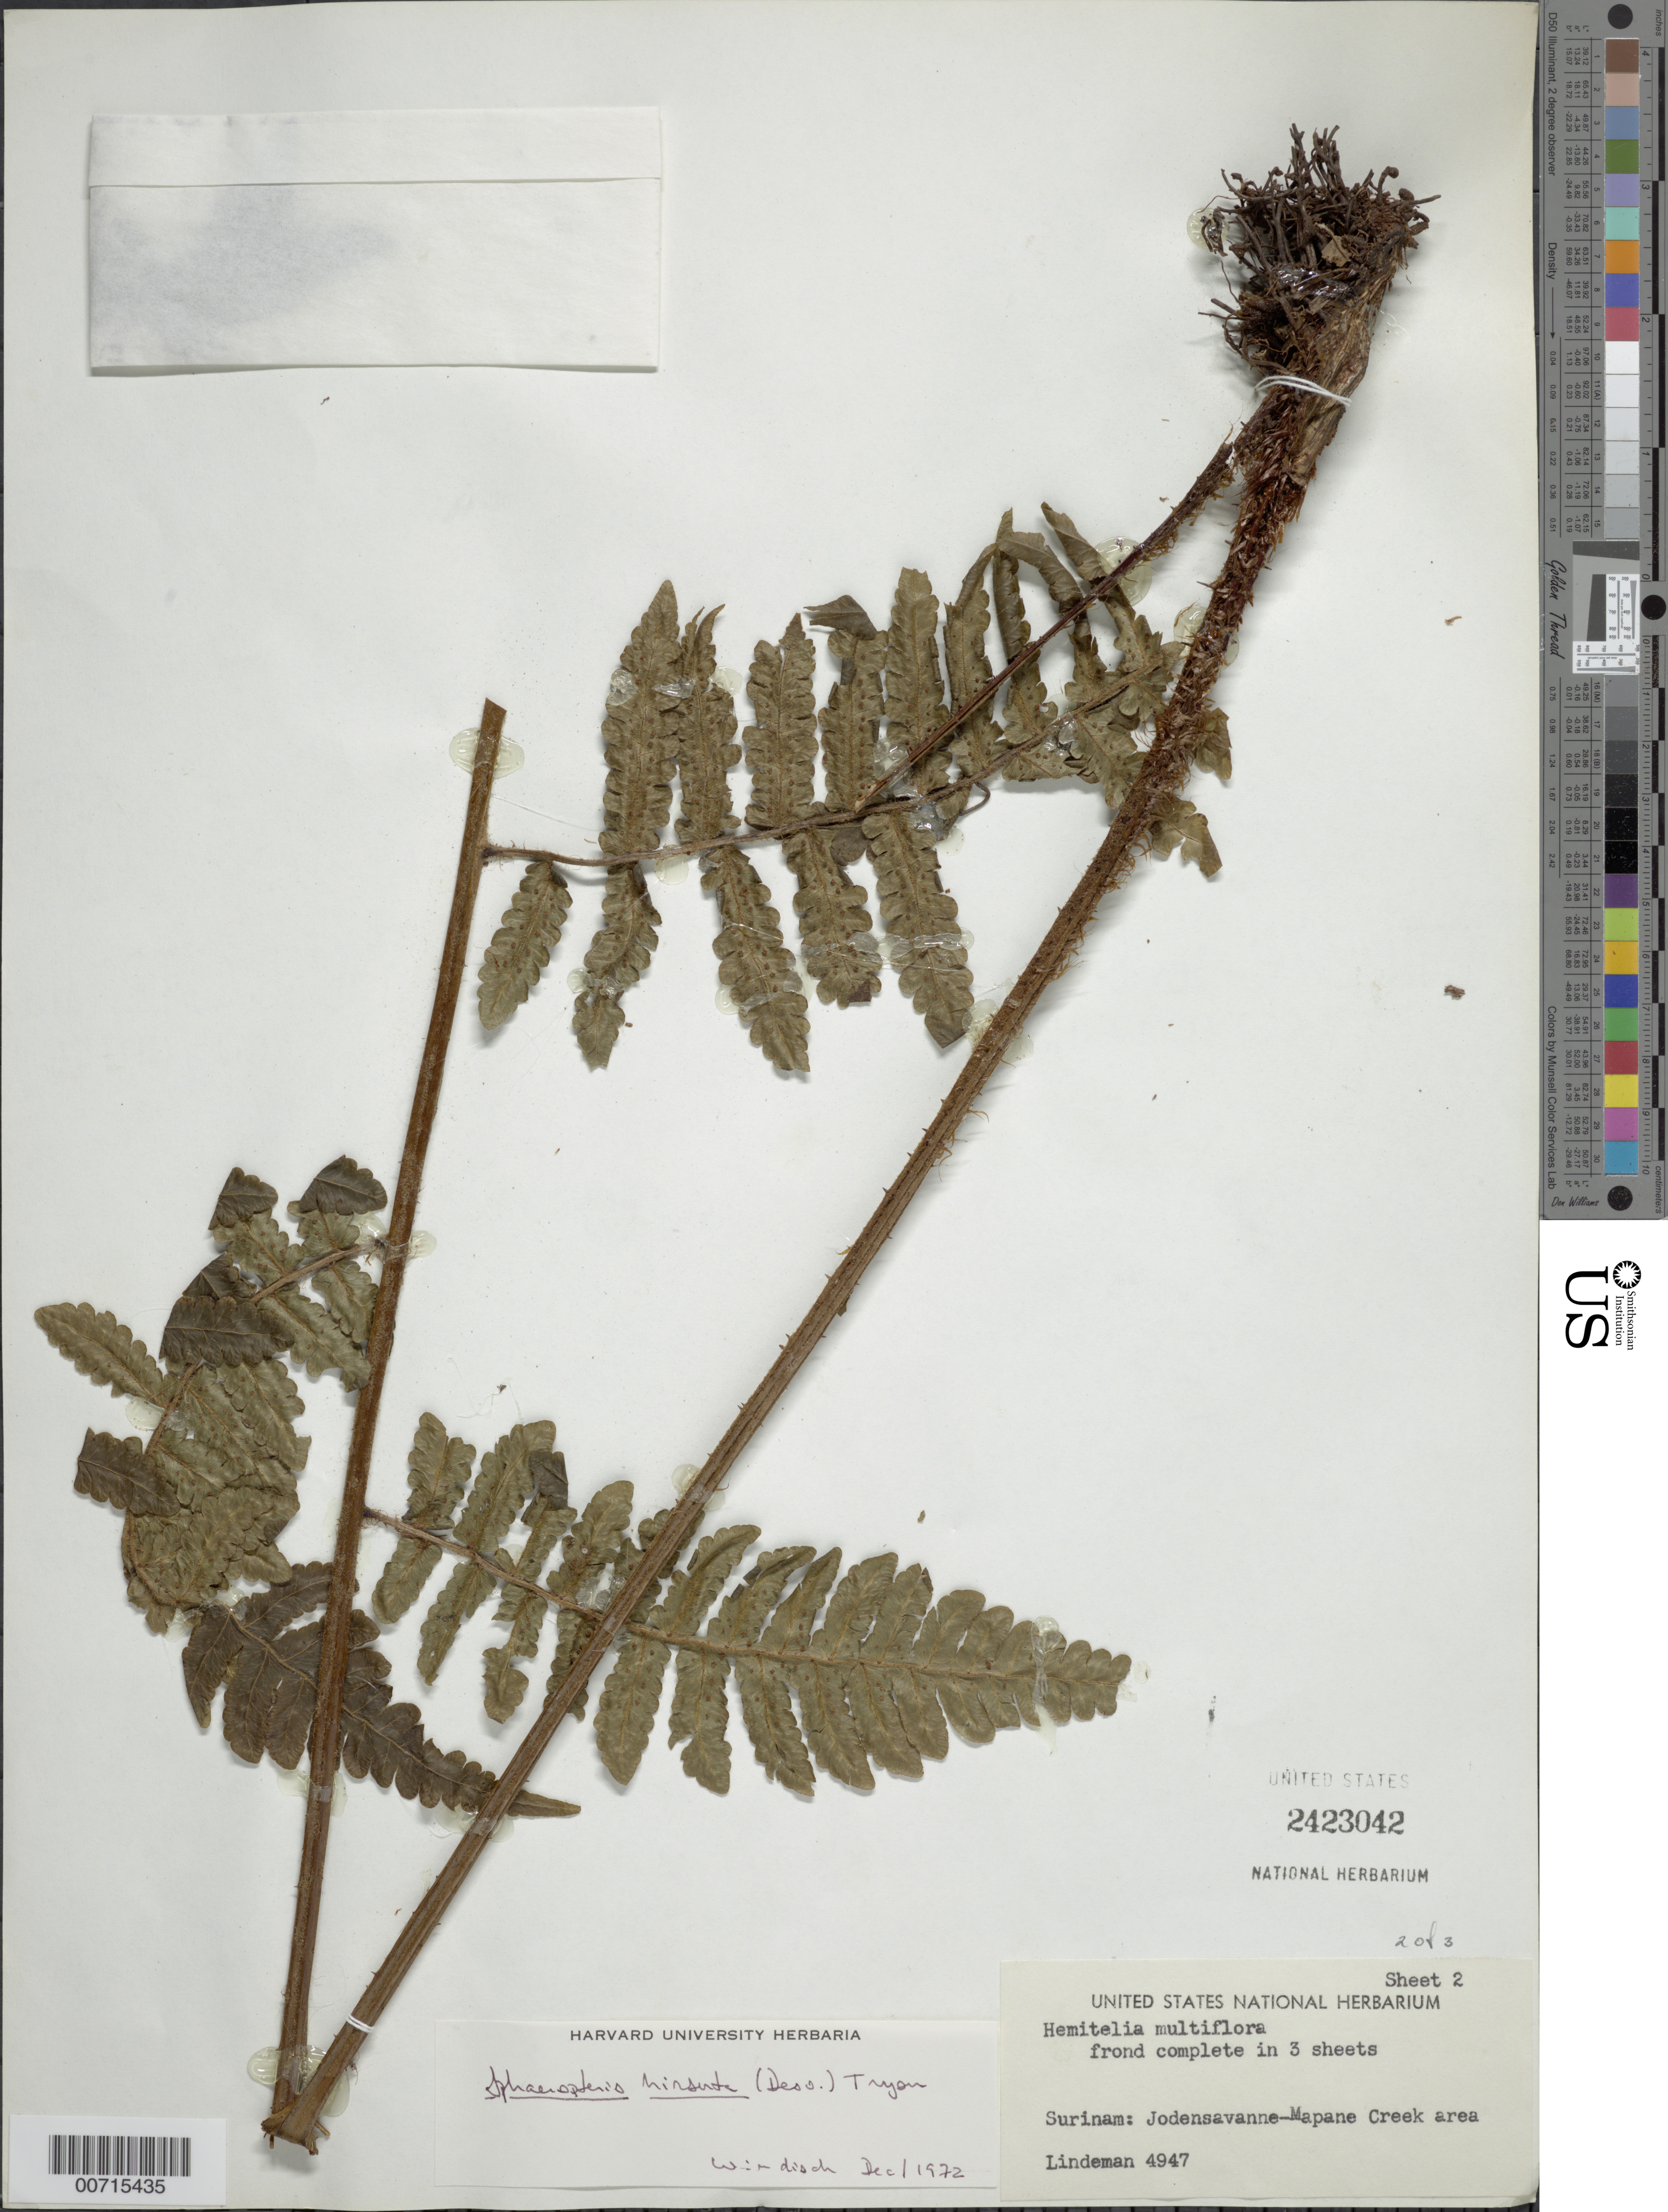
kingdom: Plantae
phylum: Tracheophyta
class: Polypodiopsida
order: Cyatheales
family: Cyatheaceae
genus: Cyathea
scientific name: Cyathea surinamensis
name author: (Miq.) Domin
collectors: -. Lindeman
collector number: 4947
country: Suriname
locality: Surinam: Jodensavanne-Mapane Creek area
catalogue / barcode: US 2423042